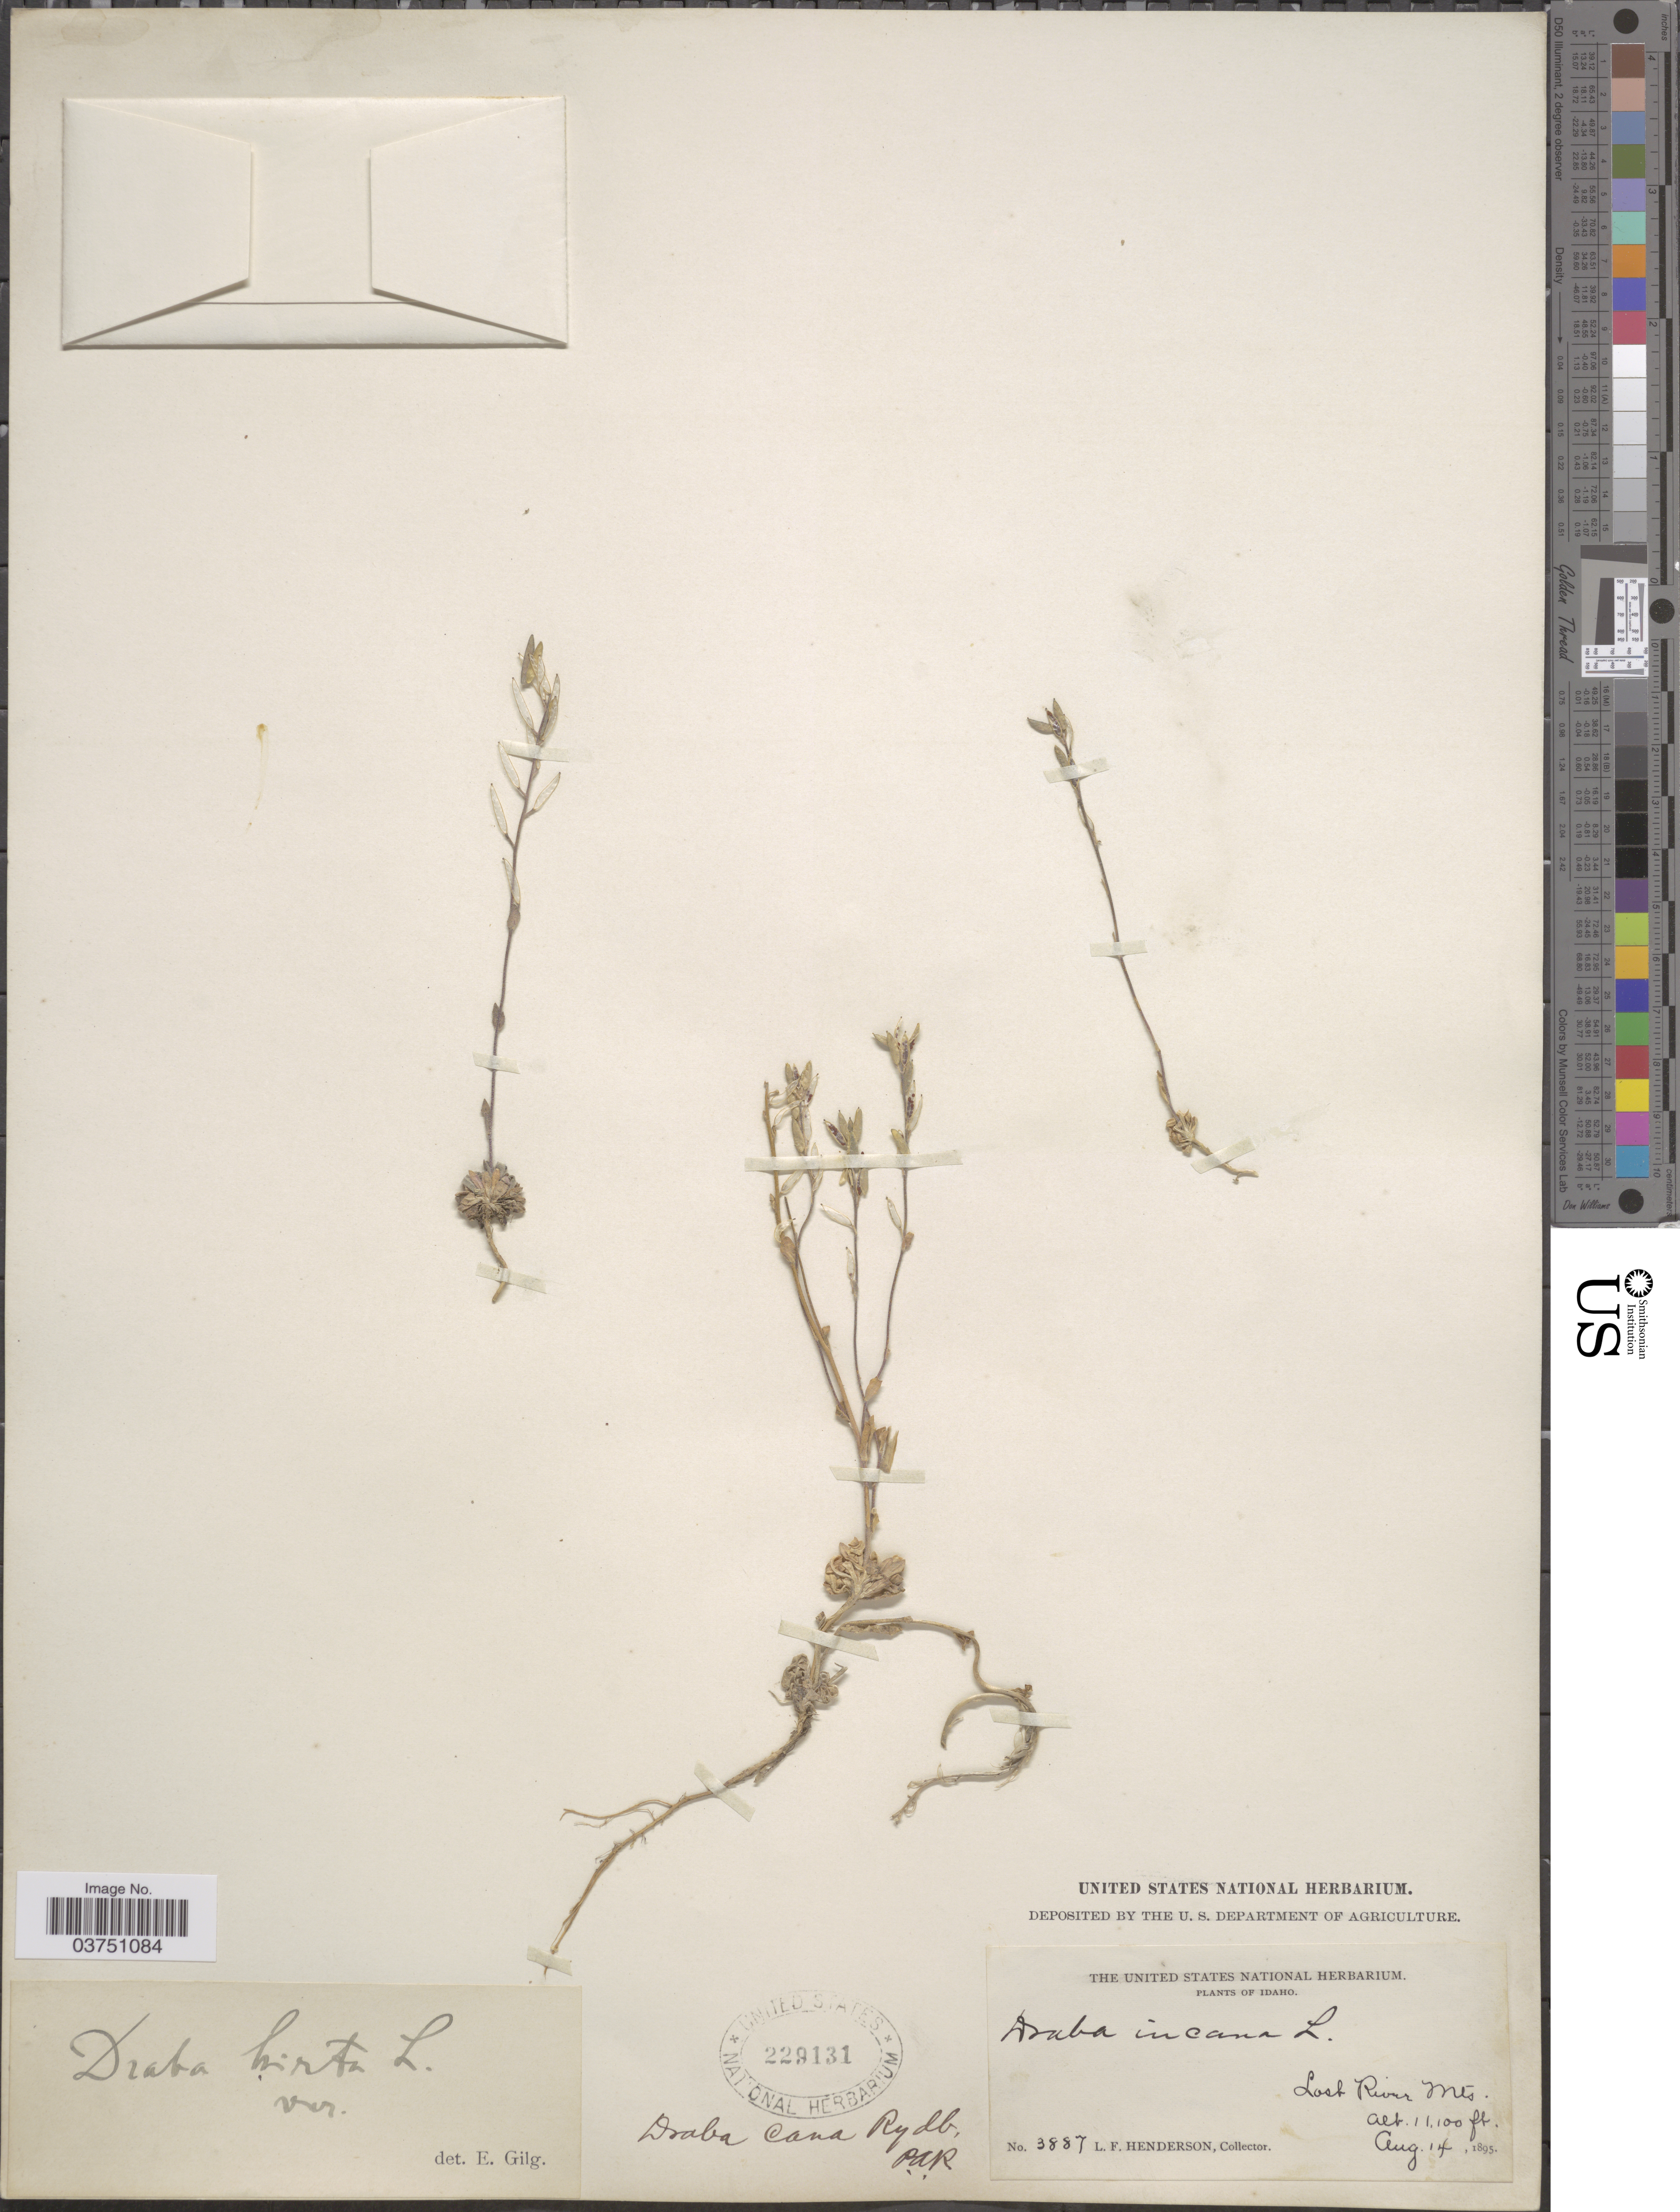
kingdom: Plantae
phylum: Tracheophyta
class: Magnoliopsida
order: Brassicales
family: Brassicaceae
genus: Draba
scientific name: Draba cana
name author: Rydb.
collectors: L. Henderson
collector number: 3887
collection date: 1895-08-14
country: United States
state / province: Idaho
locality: Lost River Mts.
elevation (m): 3383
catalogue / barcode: US 229131